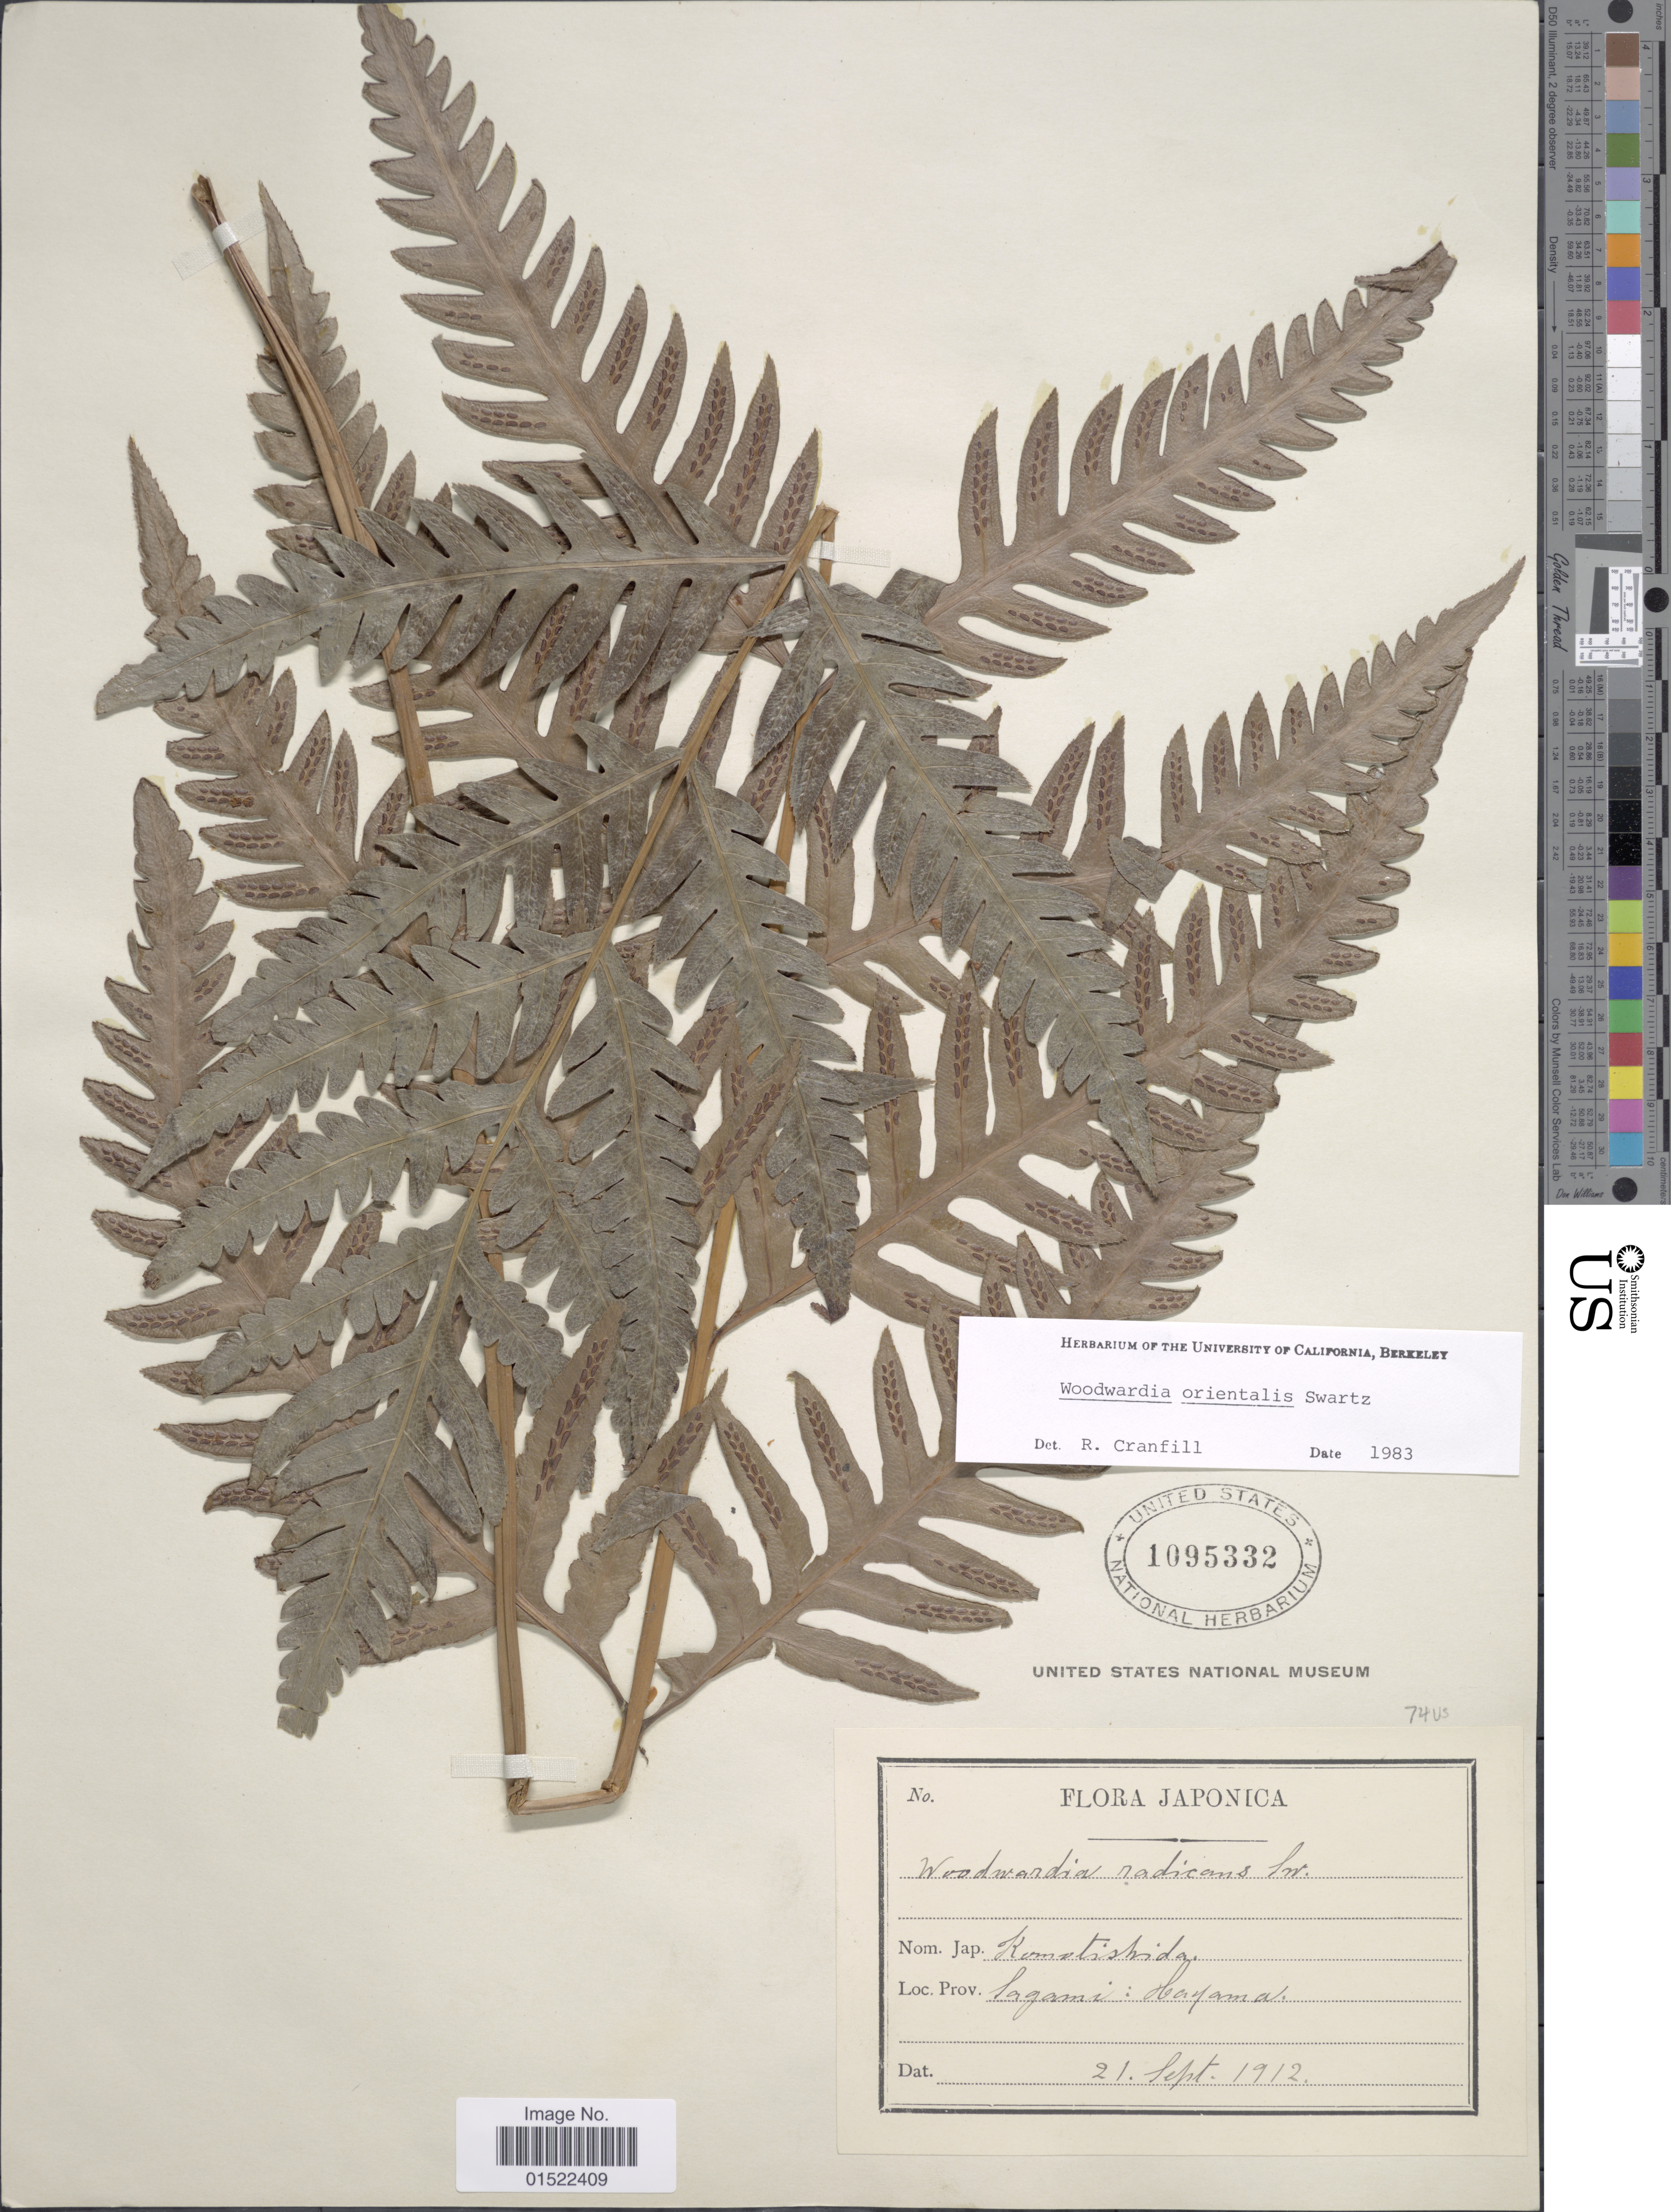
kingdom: Plantae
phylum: Tracheophyta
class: Polypodiopsida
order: Polypodiales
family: Blechnaceae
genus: Woodwardia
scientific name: Woodwardia orientalis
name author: Sw.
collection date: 1912-09-21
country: Japan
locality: Sagami, Hayama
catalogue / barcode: US 1095332